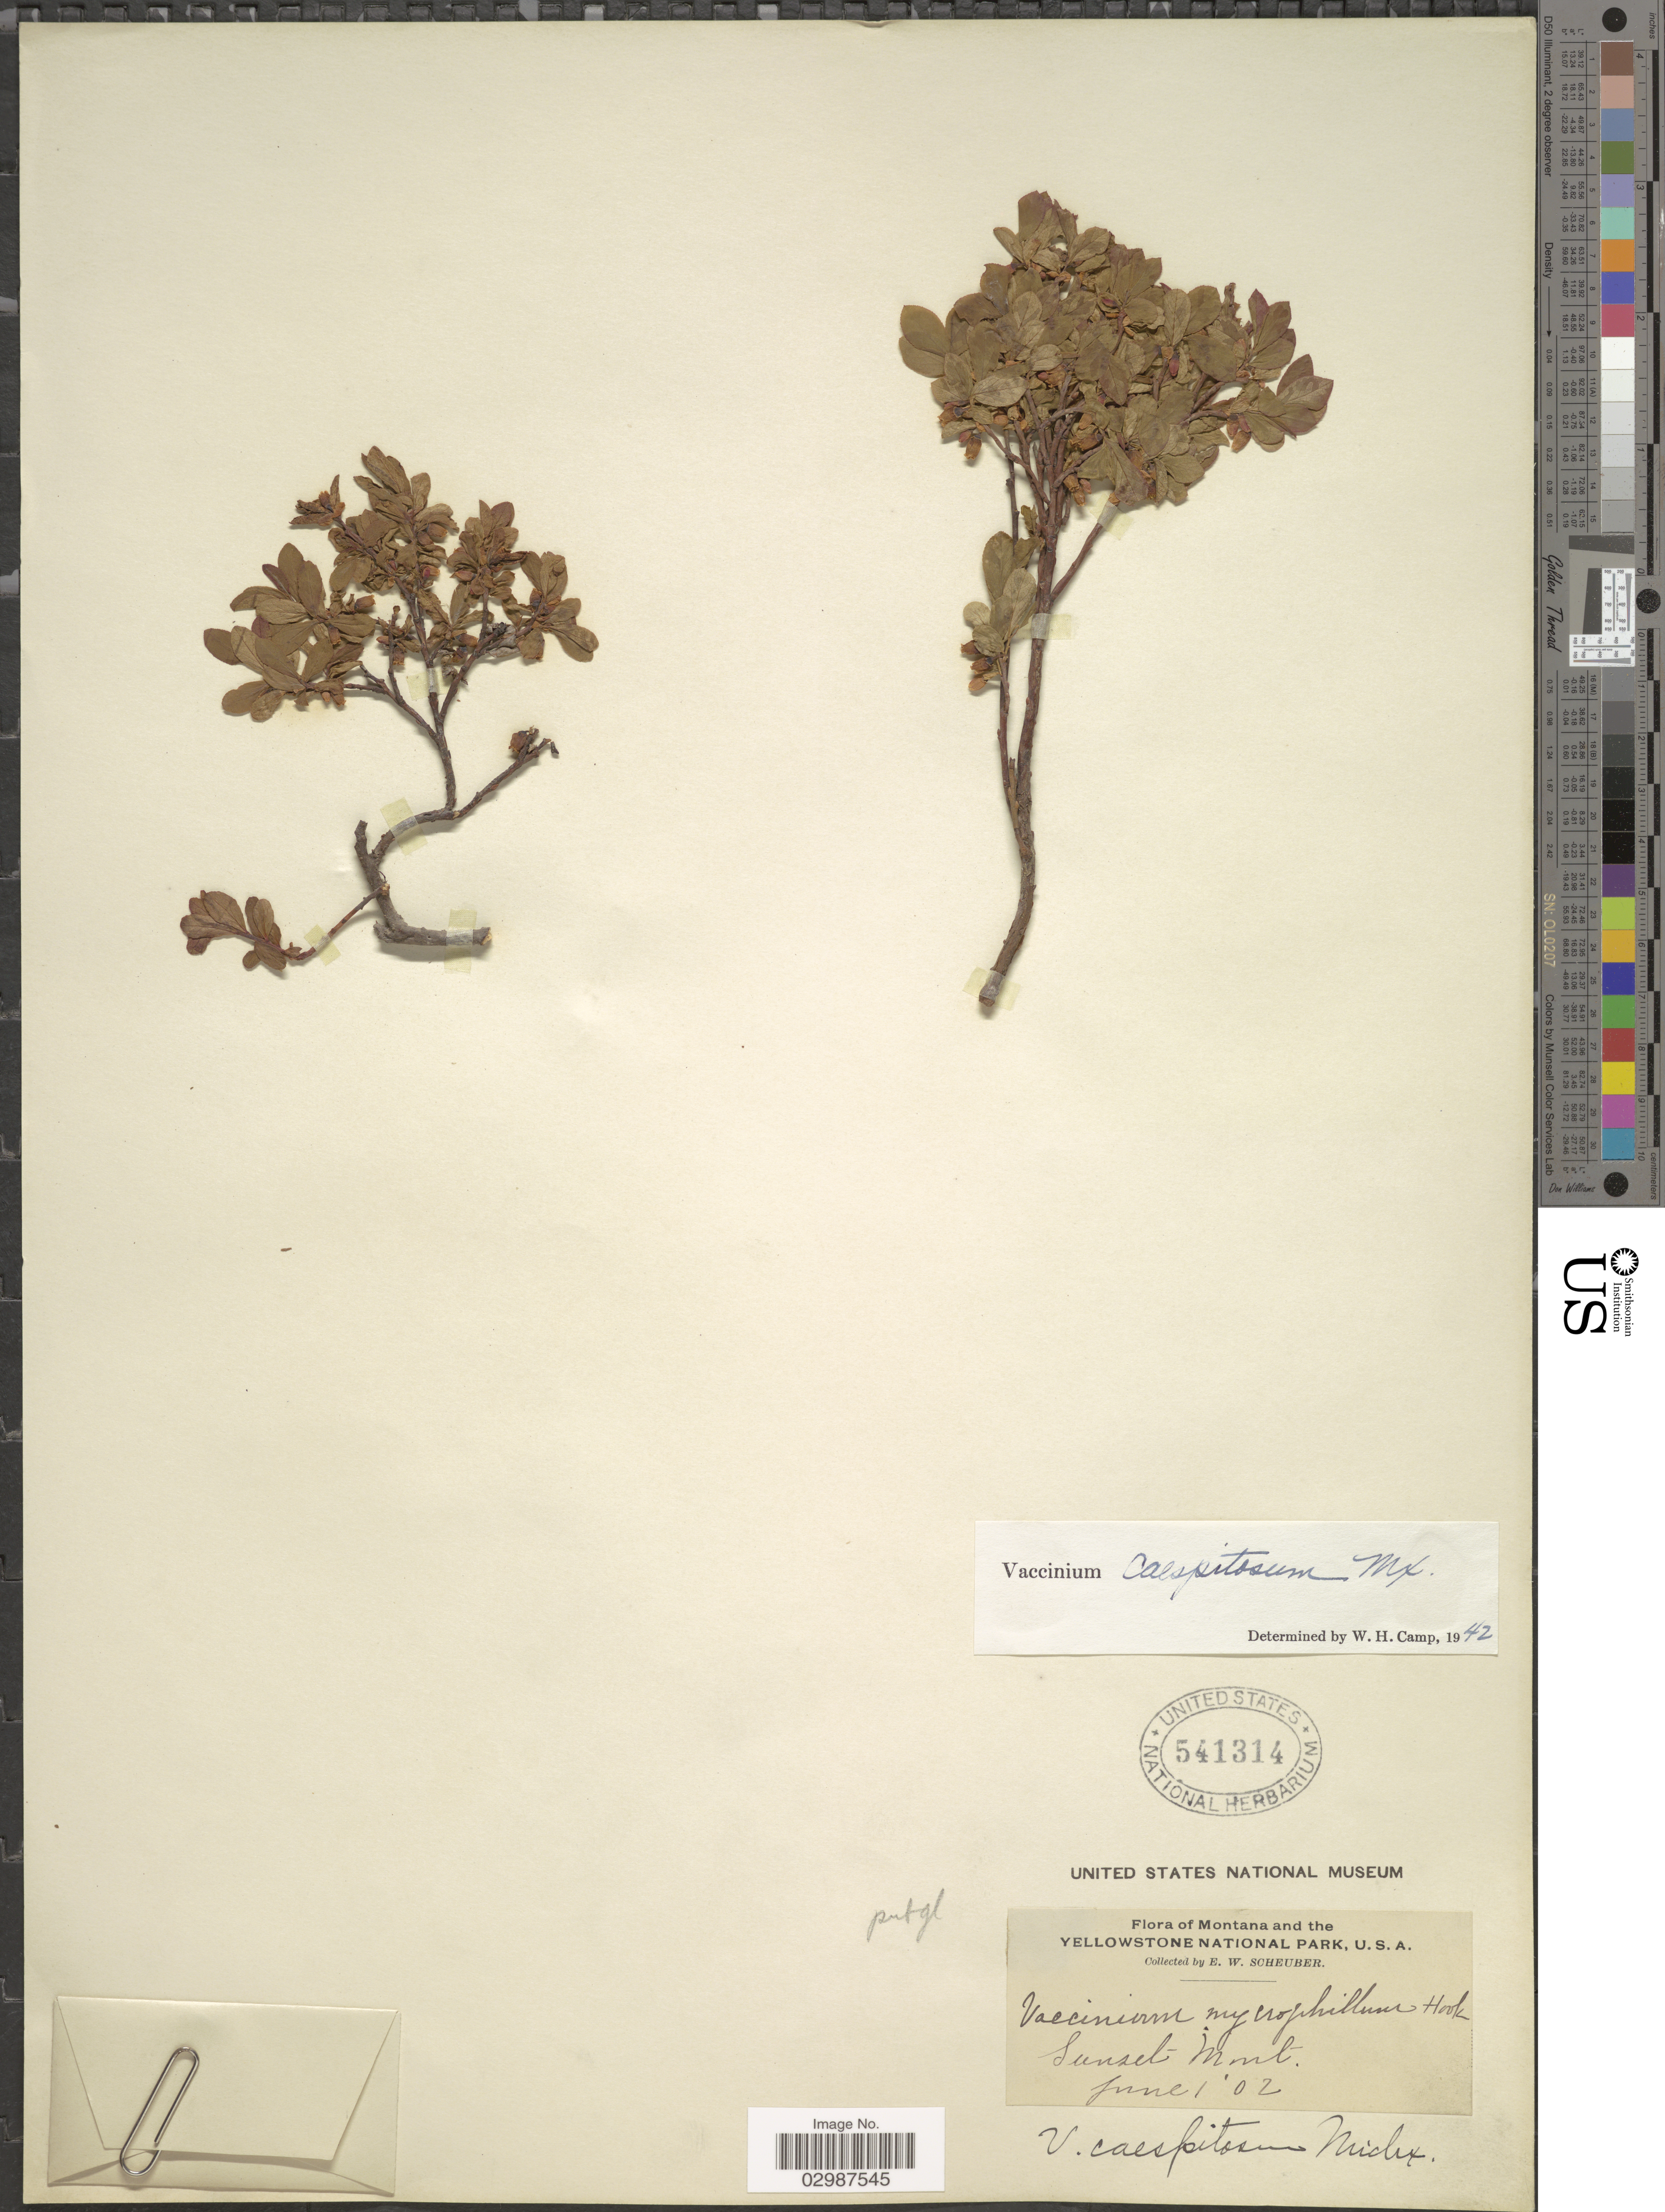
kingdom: Plantae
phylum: Tracheophyta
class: Magnoliopsida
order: Ericales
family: Ericaceae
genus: Vaccinium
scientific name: Vaccinium caespitosum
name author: Michx.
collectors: E. Scheuber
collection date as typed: Transcribed d/m/y: 1/6/2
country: United States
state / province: Montana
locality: Yellowstone National Park, U.S.A. Sunset Mont.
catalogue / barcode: US 541314